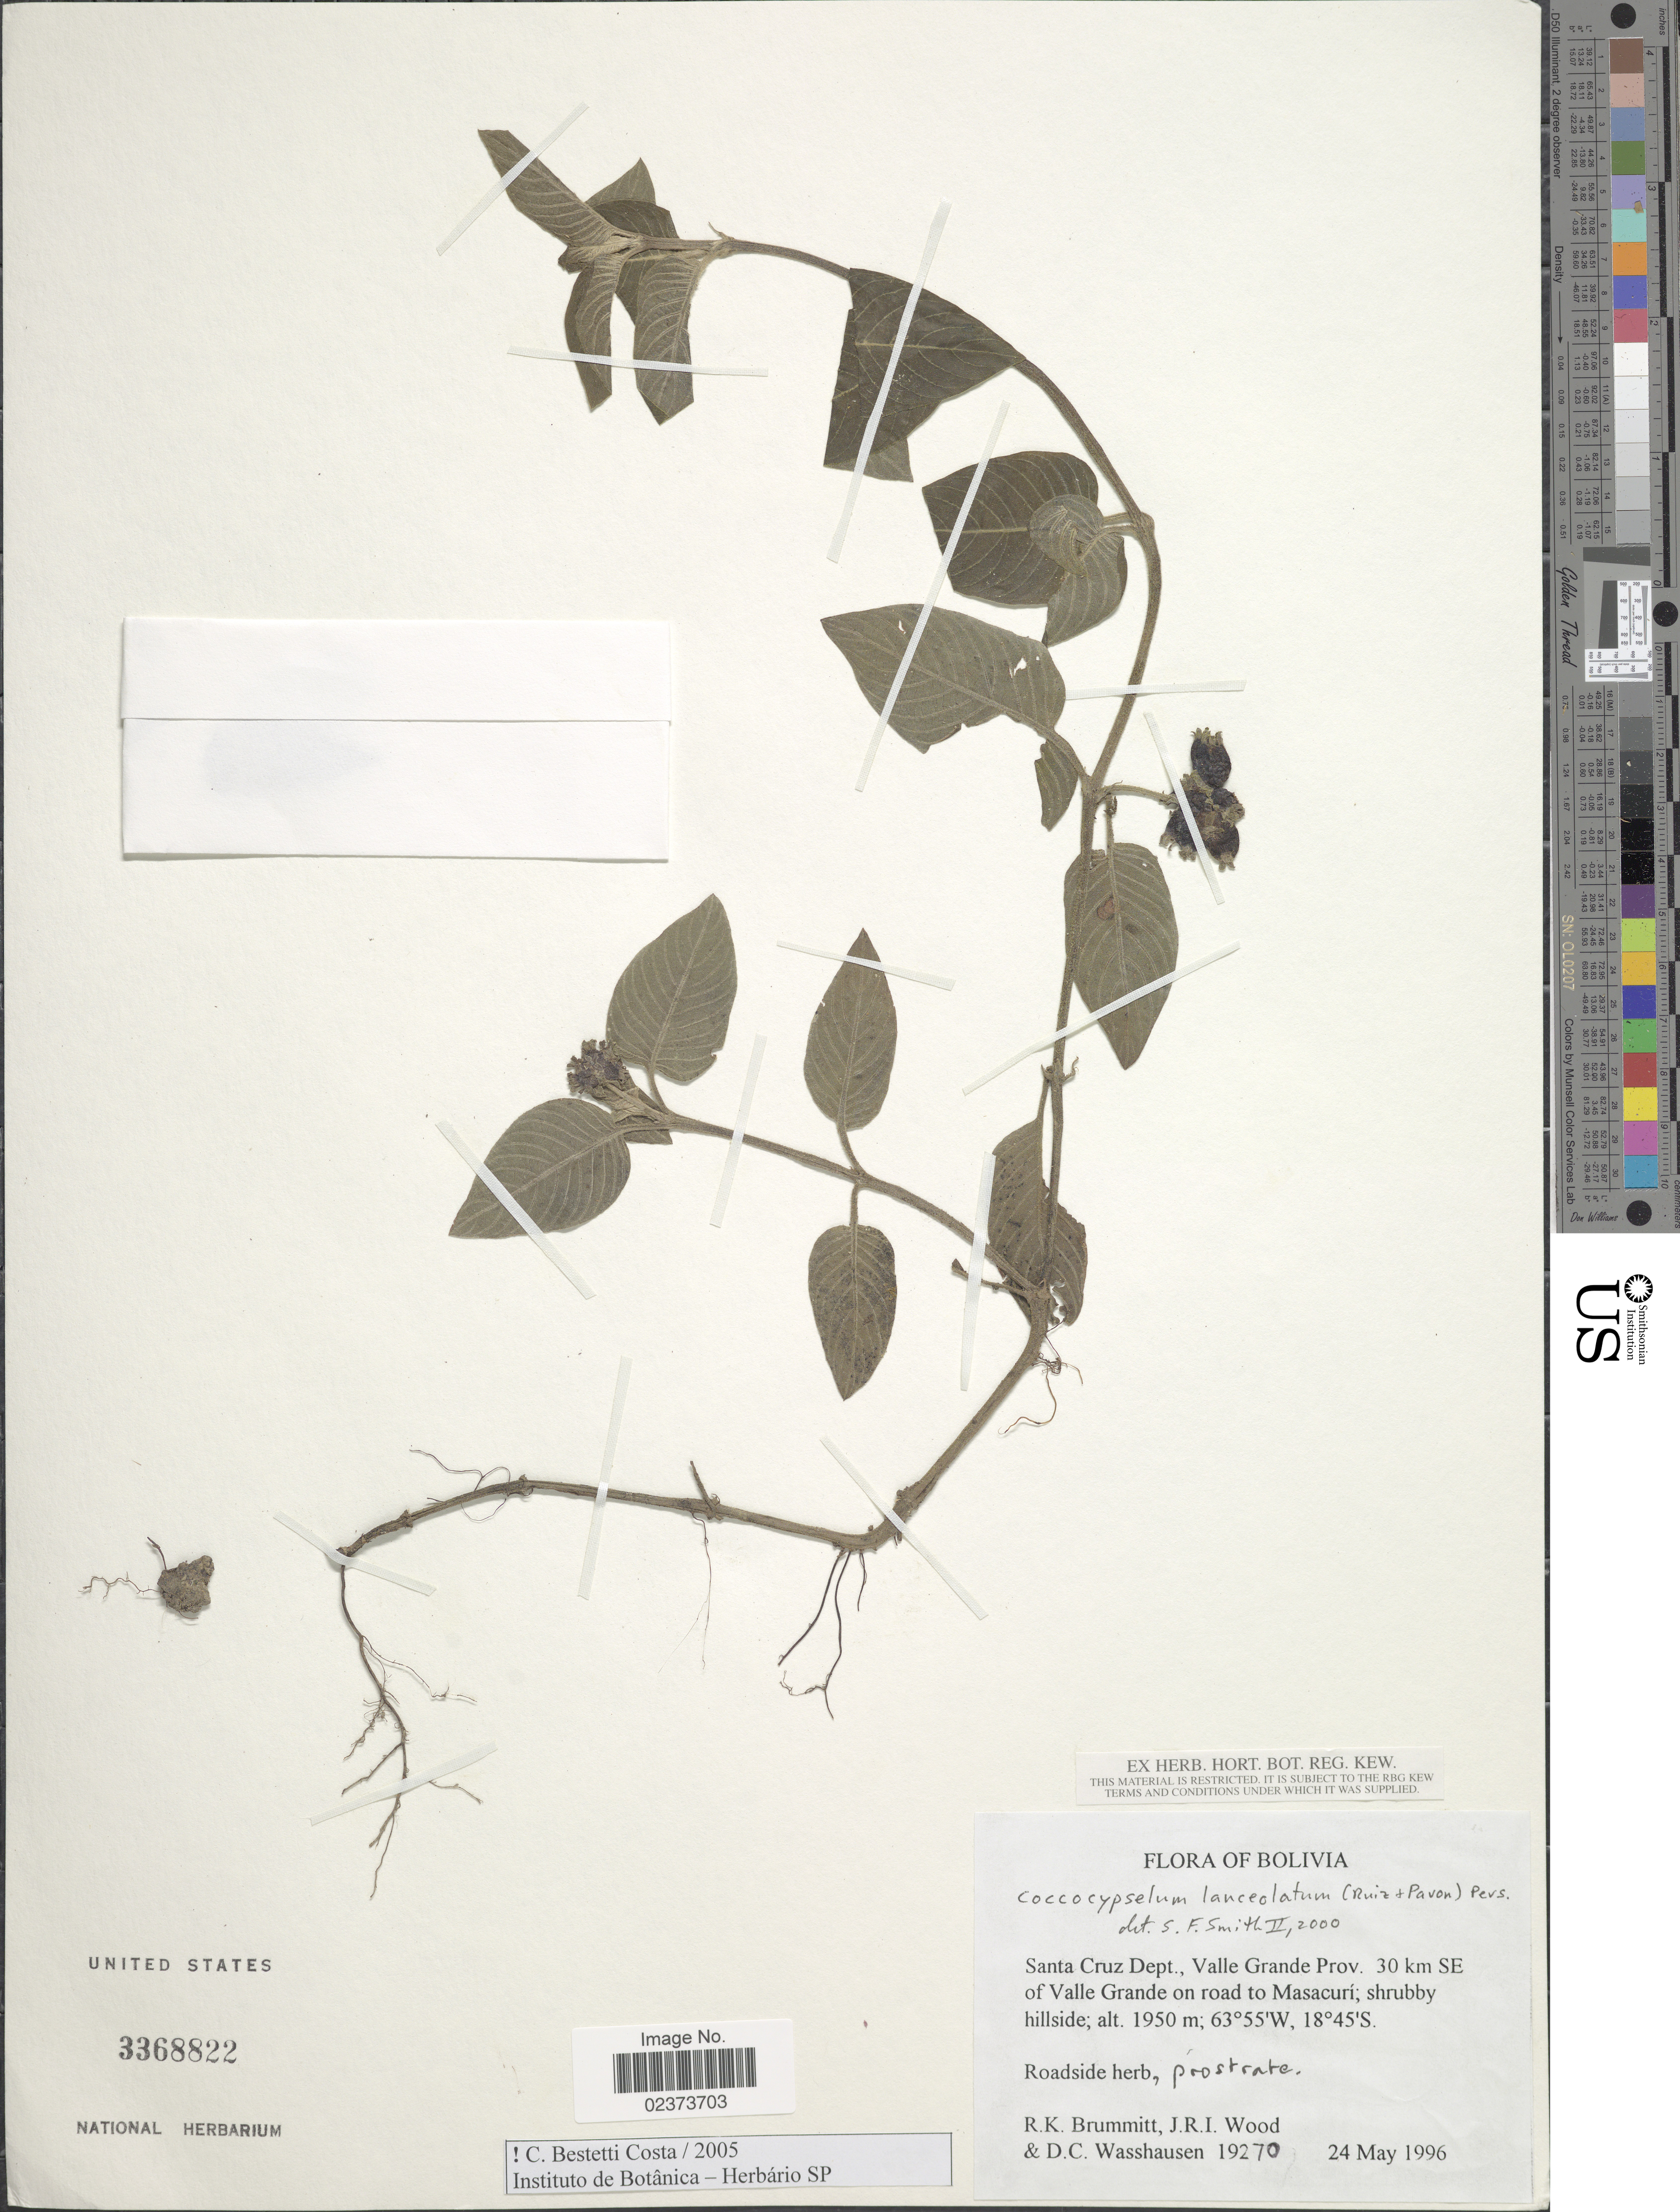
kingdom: Plantae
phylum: Tracheophyta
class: Magnoliopsida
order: Gentianales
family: Rubiaceae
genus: Coccocypselum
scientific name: Coccocypselum lanceolatum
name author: (Ruiz & Pav.) Pers.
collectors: R. K. Brummitt, J. R. I. Wood & D. C. Wasshausen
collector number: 19270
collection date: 1996-05-24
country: Bolivia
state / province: Santa Cruz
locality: Santa Cruz Dept., Valle Gande Prov. 30 km SE of Valle Grande on road to Masacurí; shrubby hillside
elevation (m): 1950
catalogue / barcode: US 3368822